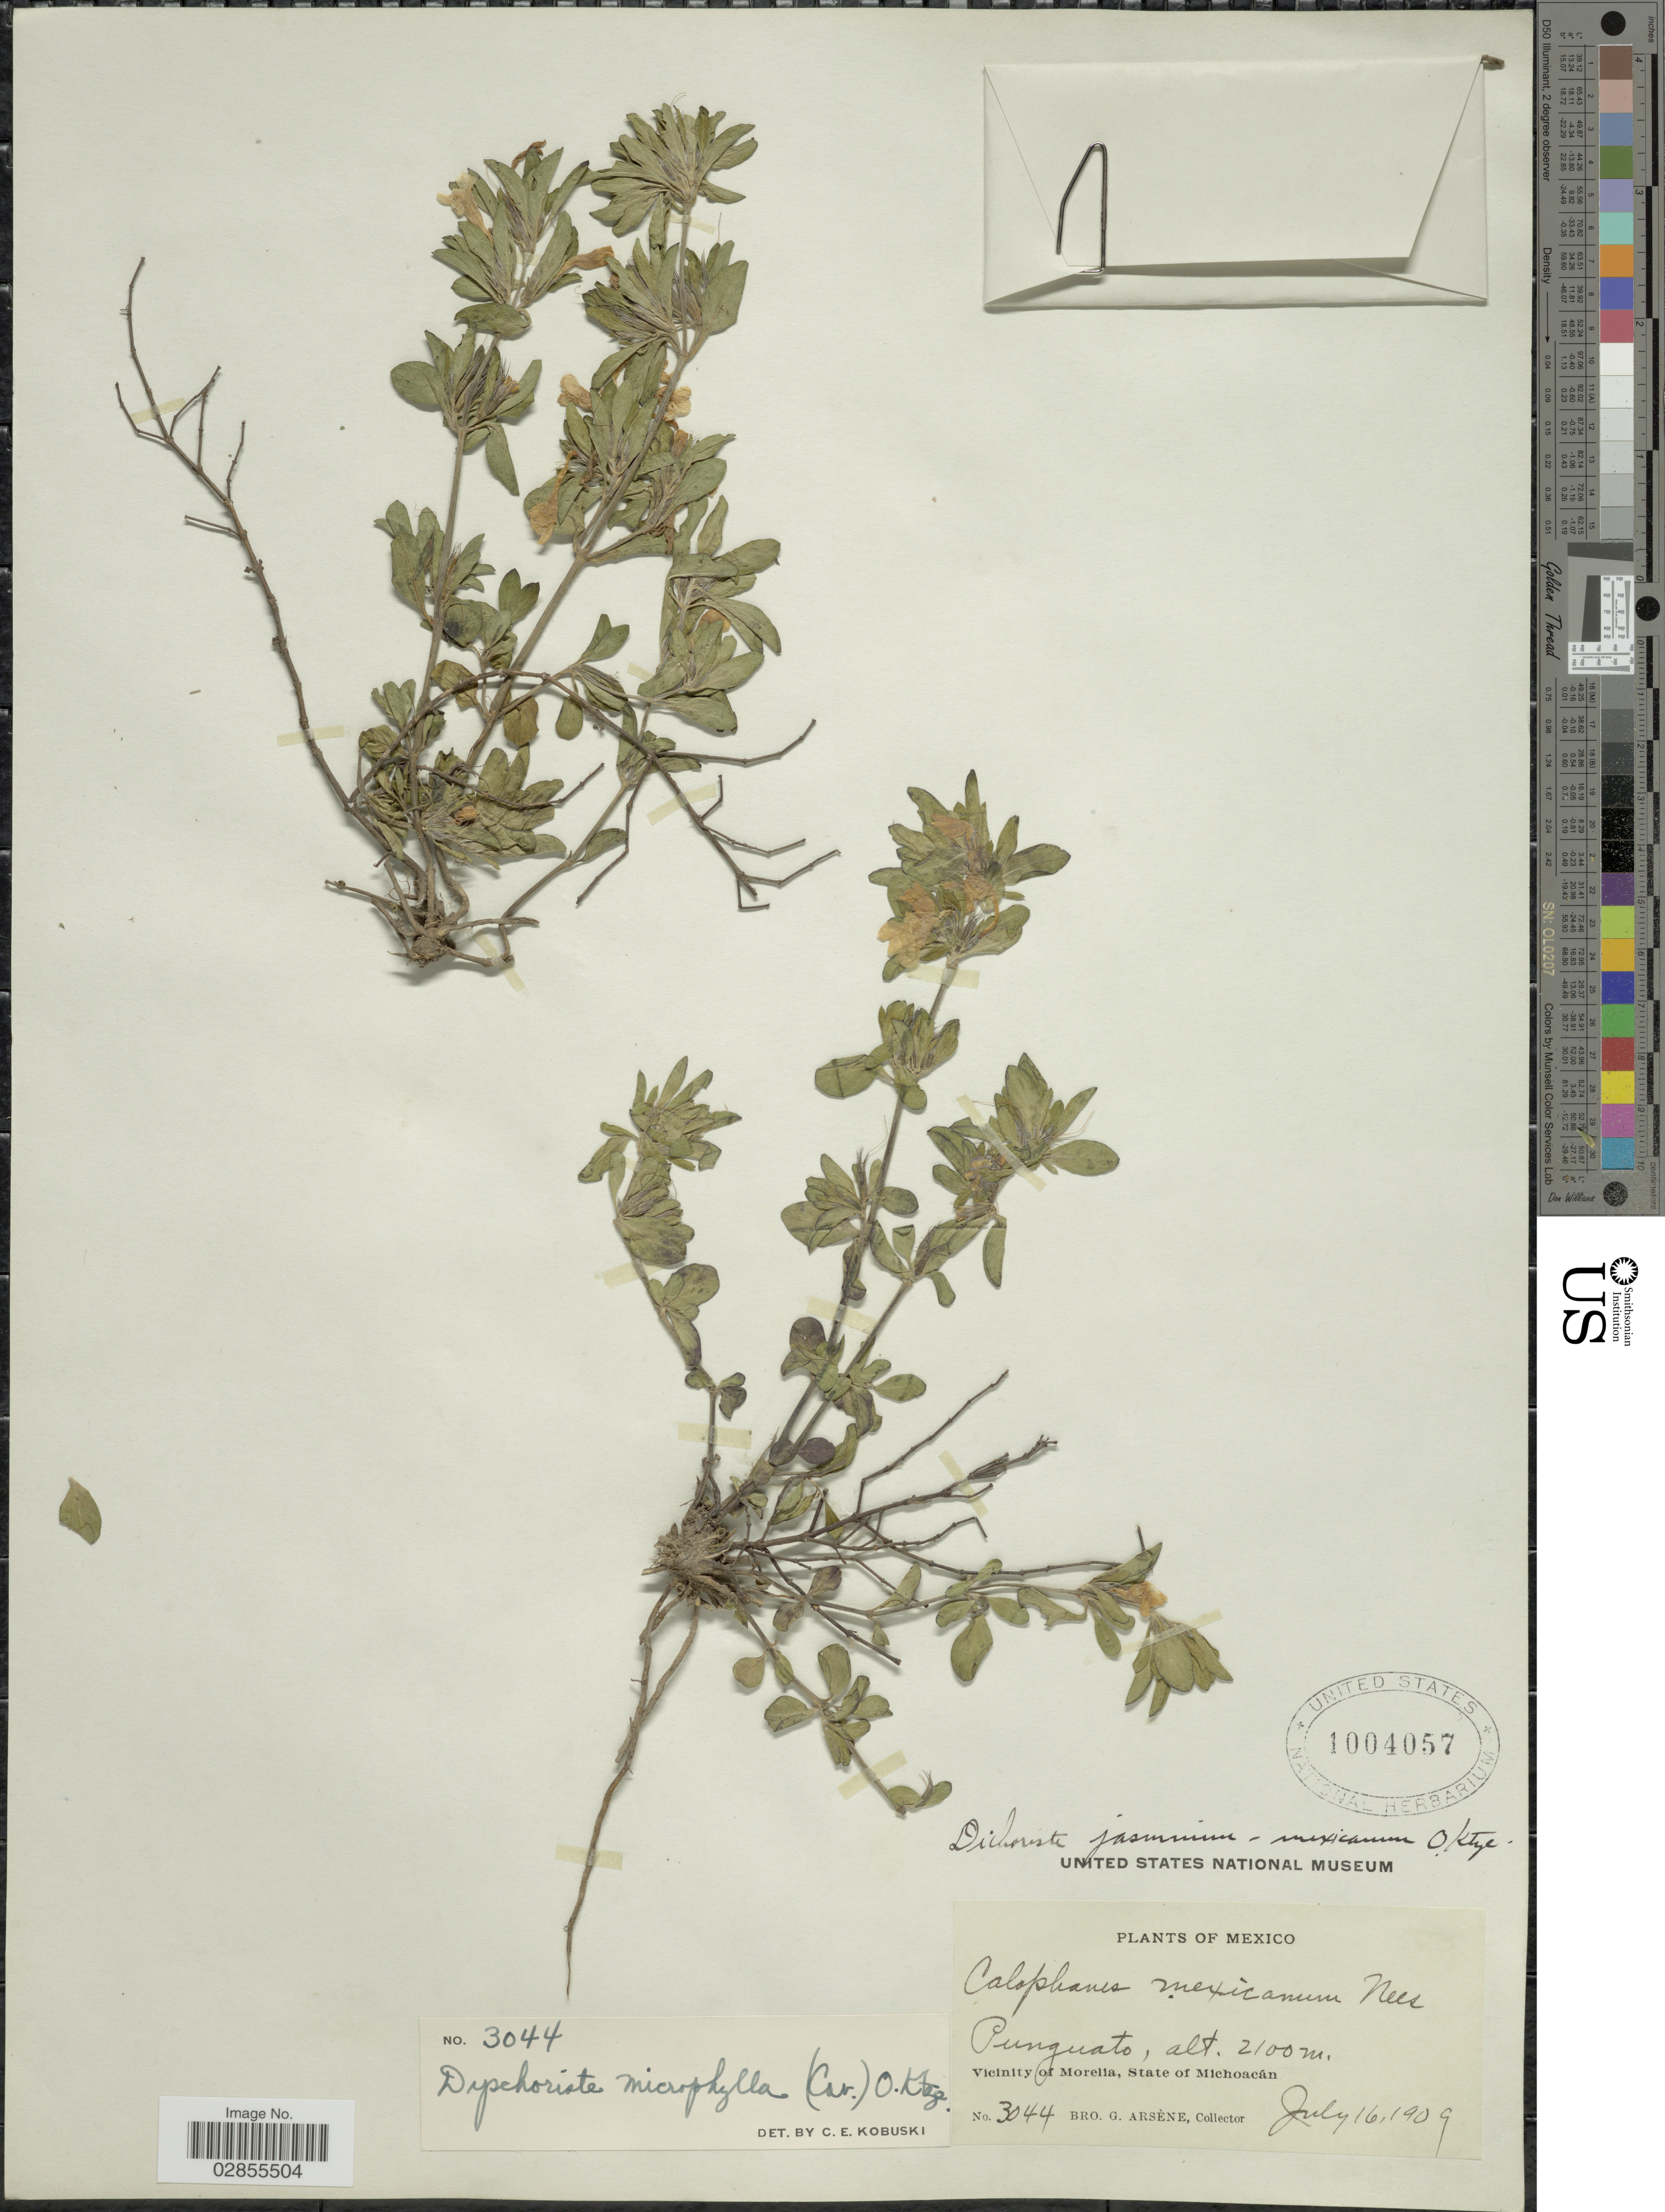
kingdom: Plantae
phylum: Tracheophyta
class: Magnoliopsida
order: Lamiales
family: Acanthaceae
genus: Dyschoriste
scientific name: Dyschoriste microphylla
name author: (Cav.) Kuntze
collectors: Bro. G. Arsène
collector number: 3044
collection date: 1909-07-16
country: Mexico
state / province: Michoacán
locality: Punguato, Vicinity of Morelia.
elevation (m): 2100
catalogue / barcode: US 1004057